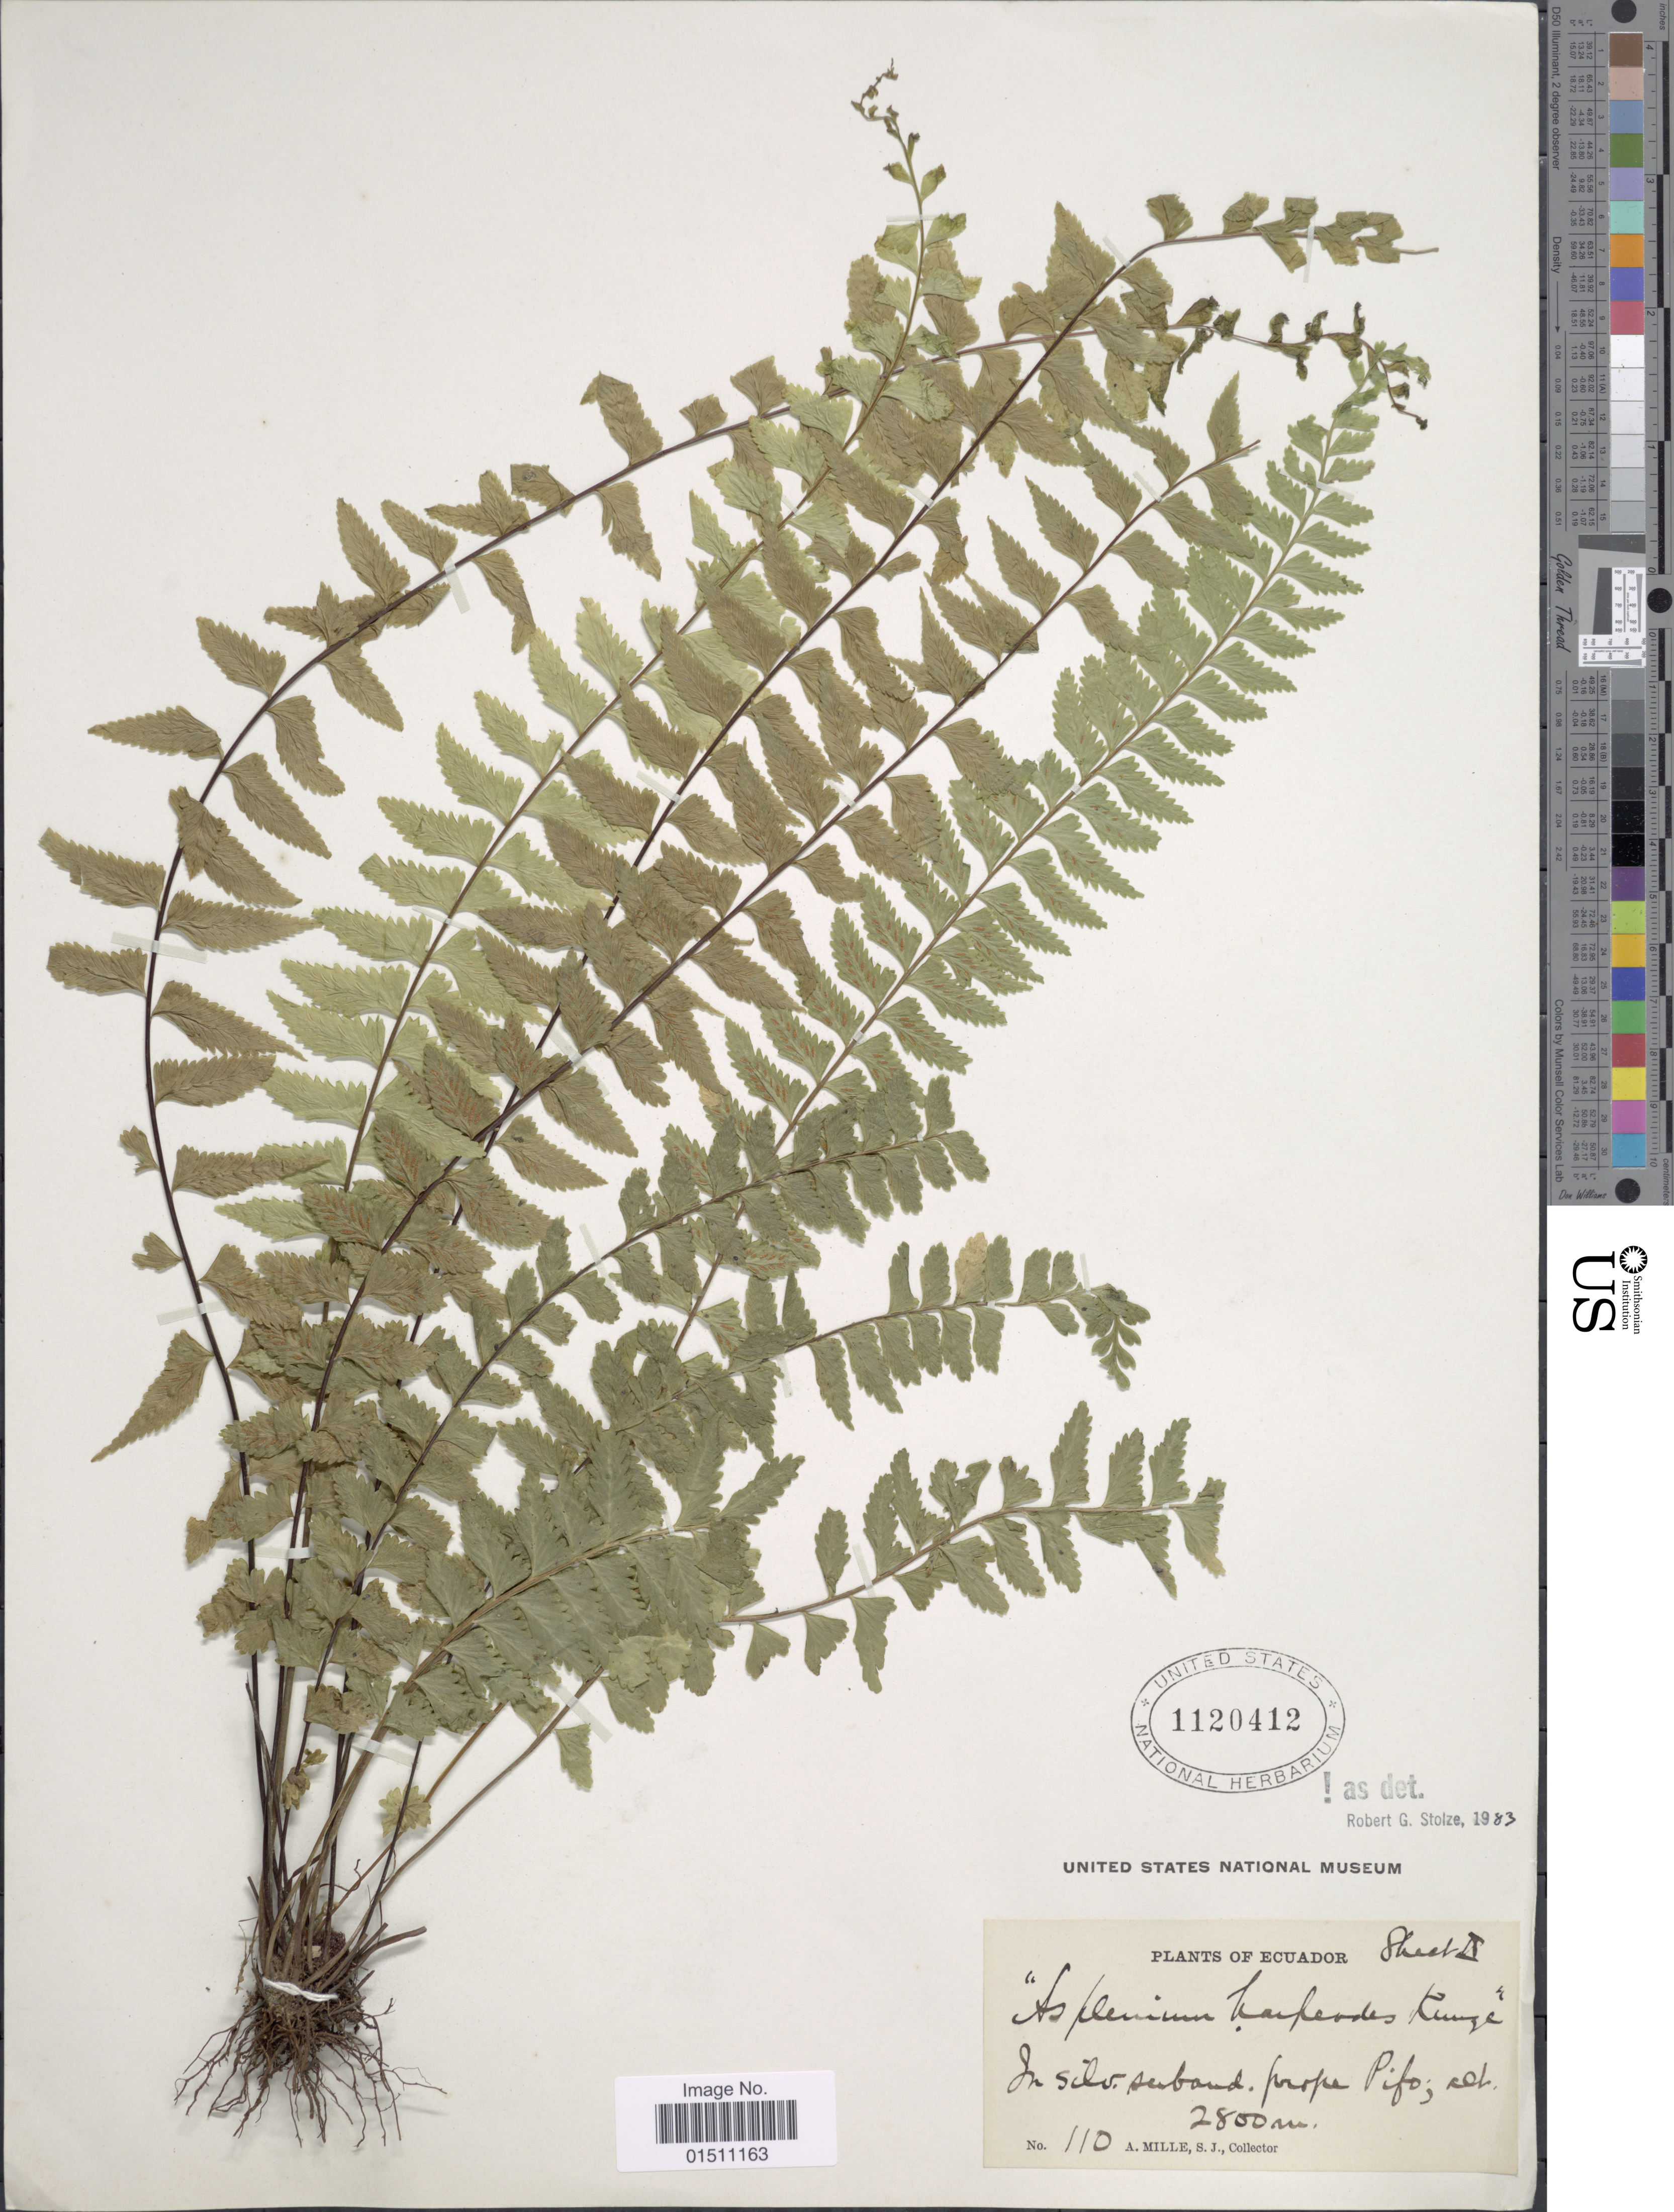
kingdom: Plantae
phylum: Tracheophyta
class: Polypodiopsida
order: Polypodiales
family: Aspleniaceae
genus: Asplenium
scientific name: Asplenium harpeodes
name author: Kunze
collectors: A. Mille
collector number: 110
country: Ecuador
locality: Ecuador, In silv. suband. prope Pifo.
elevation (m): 2800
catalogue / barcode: US 1120412